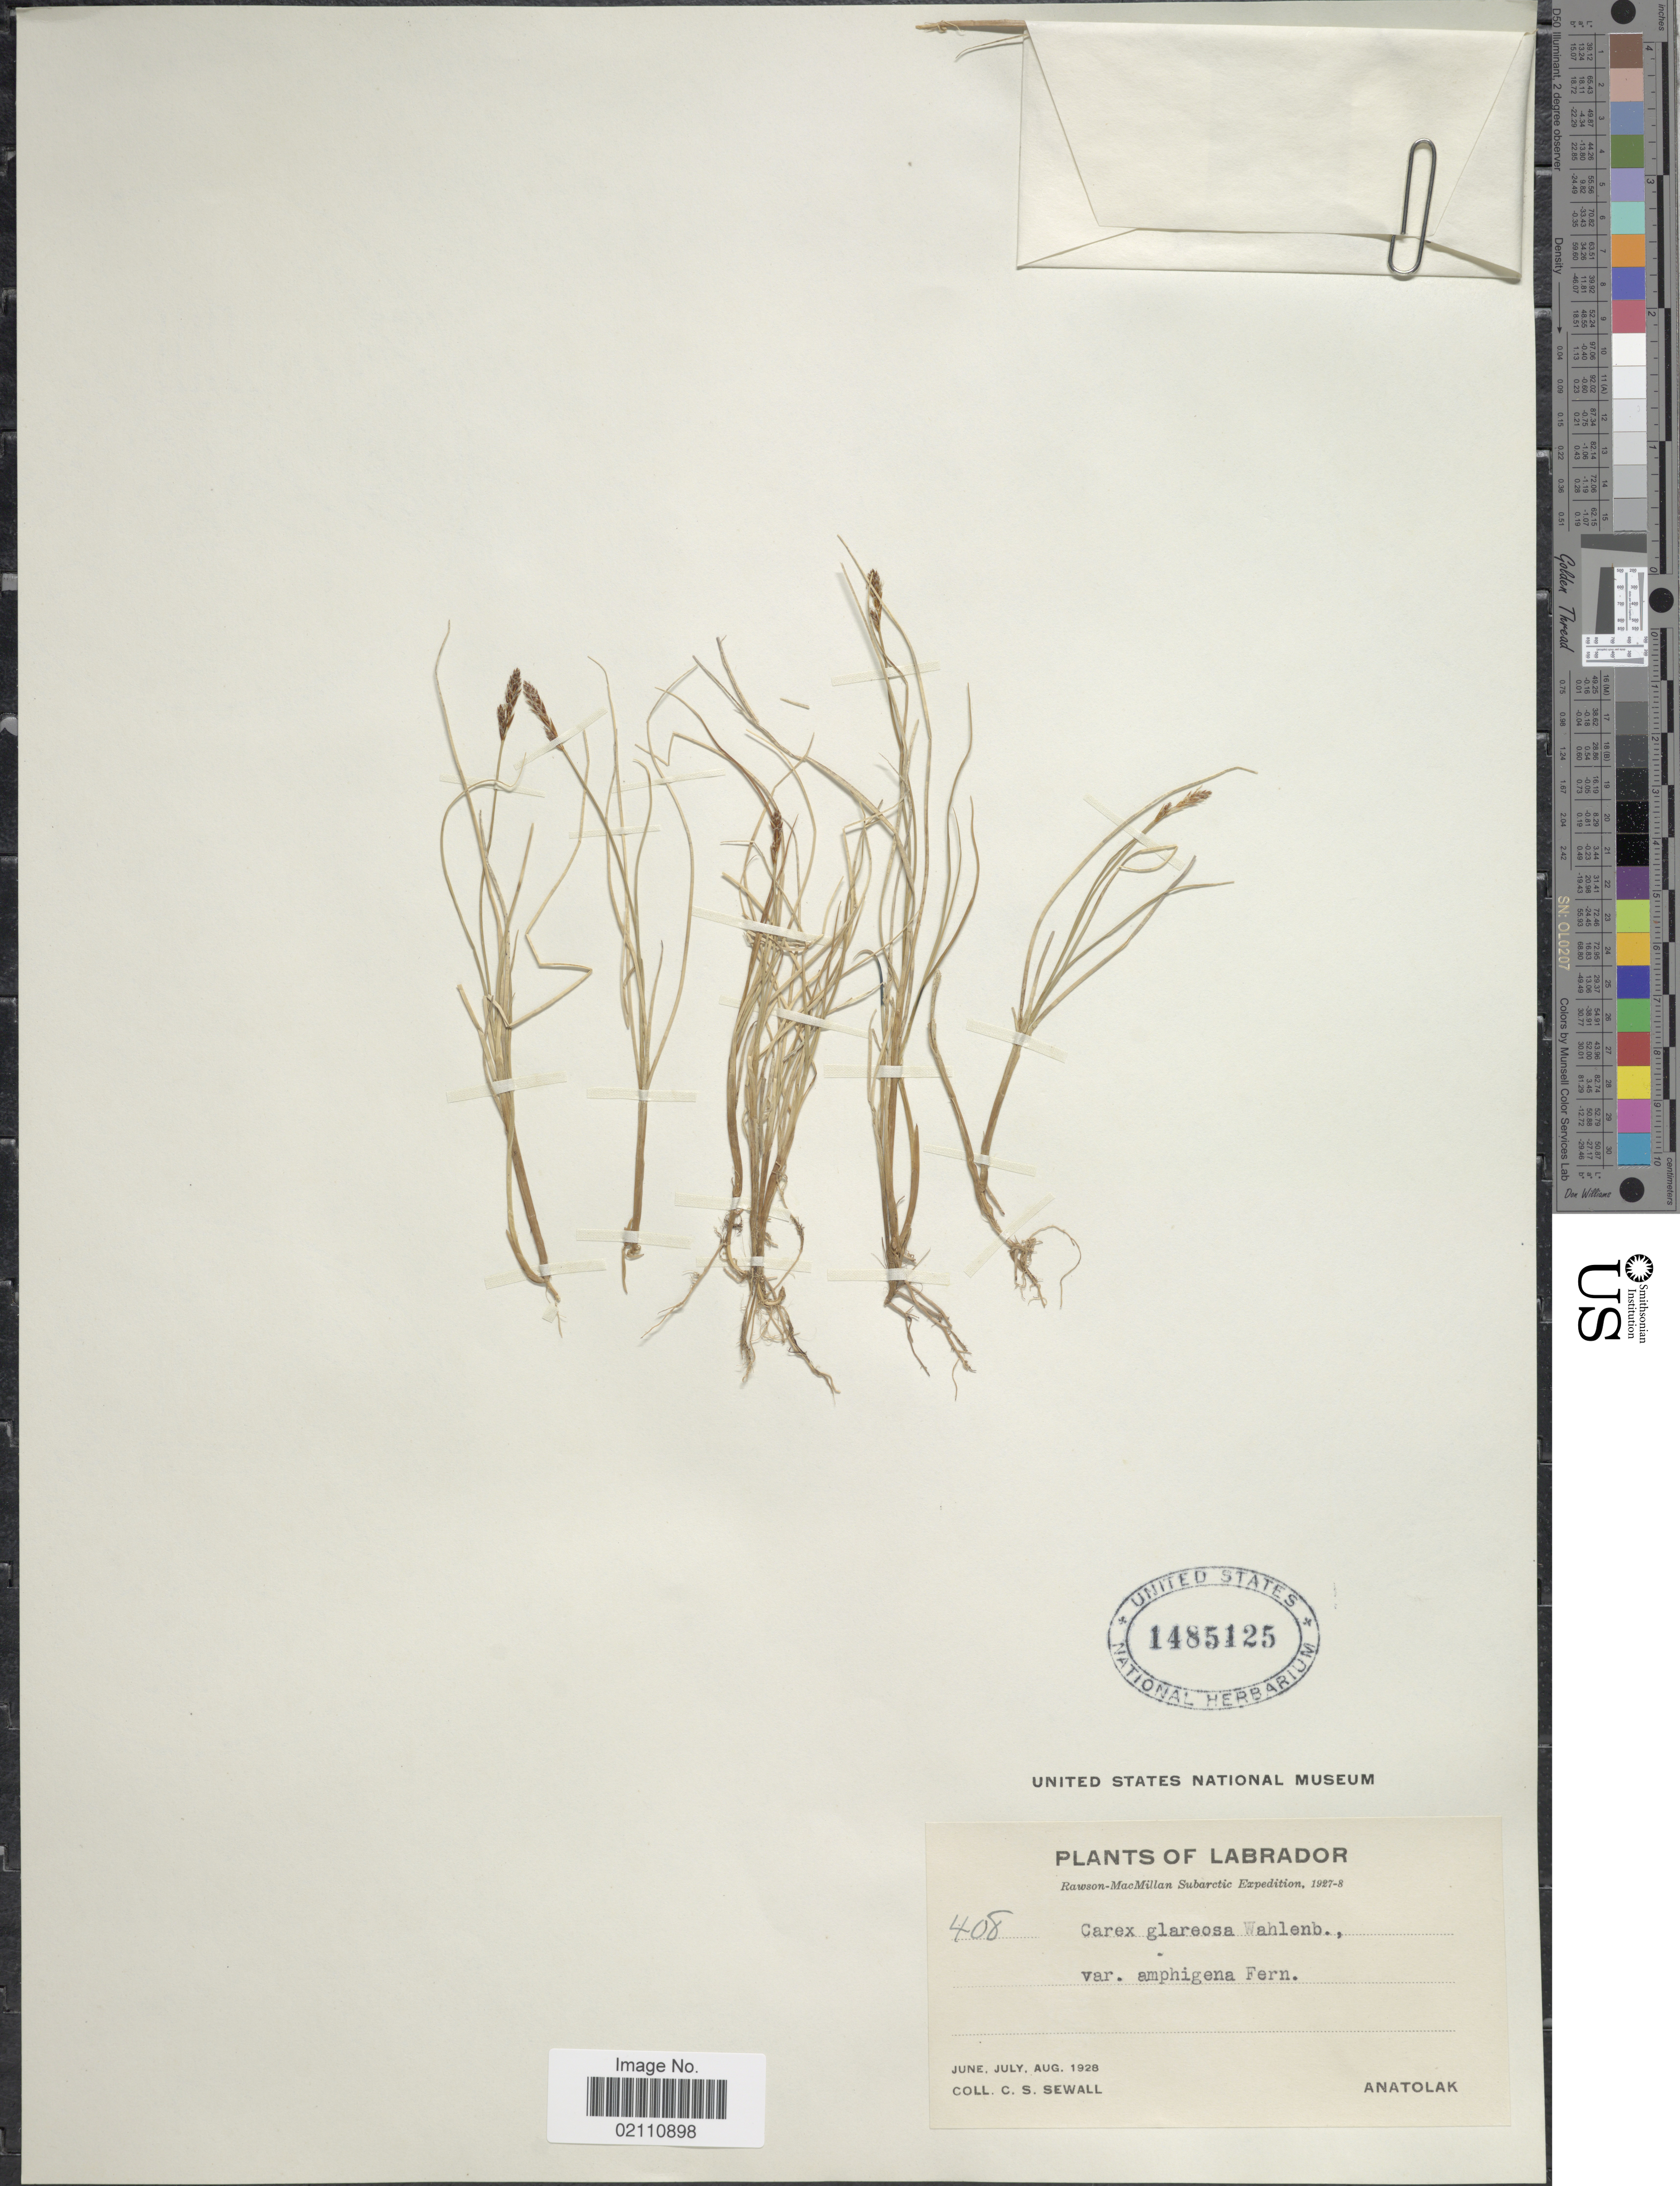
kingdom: Plantae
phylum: Tracheophyta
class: Liliopsida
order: Poales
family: Cyperaceae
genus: Carex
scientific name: Carex glareosa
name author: Schkuhr ex Wahlenb.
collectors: C. Sewall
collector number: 408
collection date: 1928-06/1928-08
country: Canada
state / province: Newfoundland and Labrador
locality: Labrador, Anatolak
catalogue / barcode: US 1485125